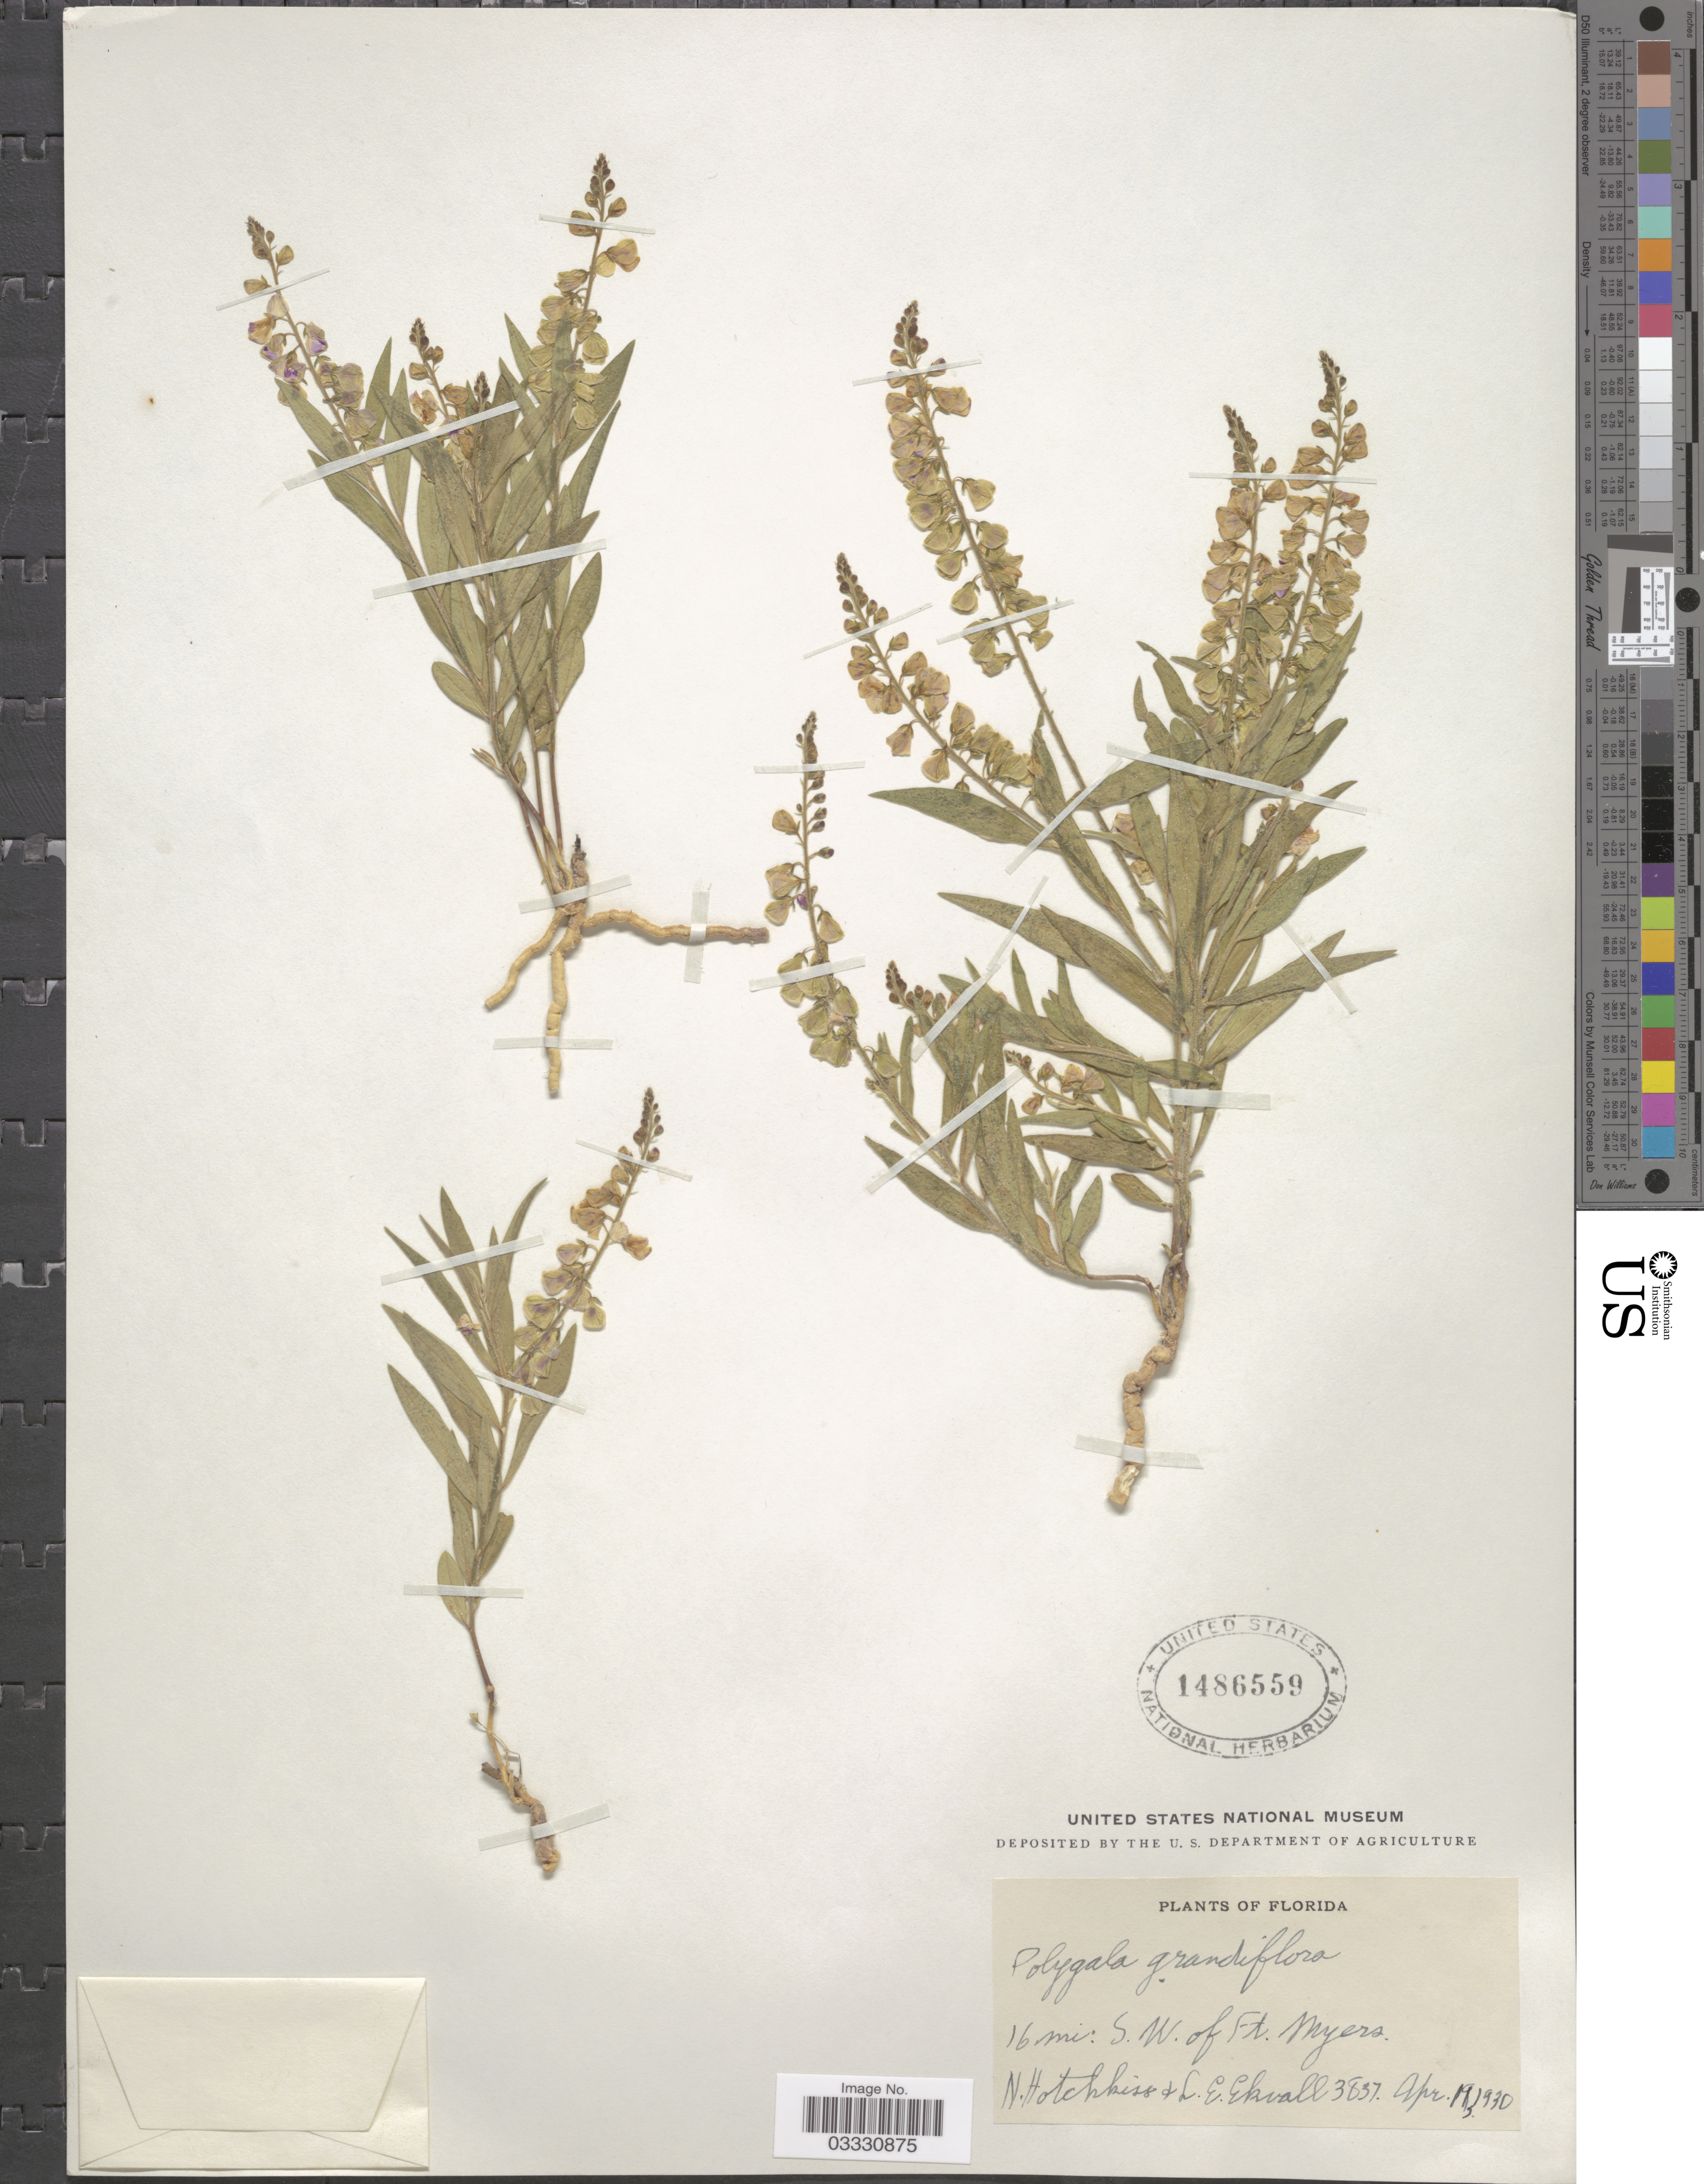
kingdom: Plantae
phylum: Tracheophyta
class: Magnoliopsida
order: Fabales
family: Polygalaceae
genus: Asemeia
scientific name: Asemeia grandiflora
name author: (Walter) Small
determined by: Strong, Mark T., (BOT), Smithsonian Institution - National Museum of Natural History (UNITED STATES)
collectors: N. Hotchkiss & L. Ekwall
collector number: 3837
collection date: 1930-04-19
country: United States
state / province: Florida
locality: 16 mi. S.W. of Ft. Myers.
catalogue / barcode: US 1486559